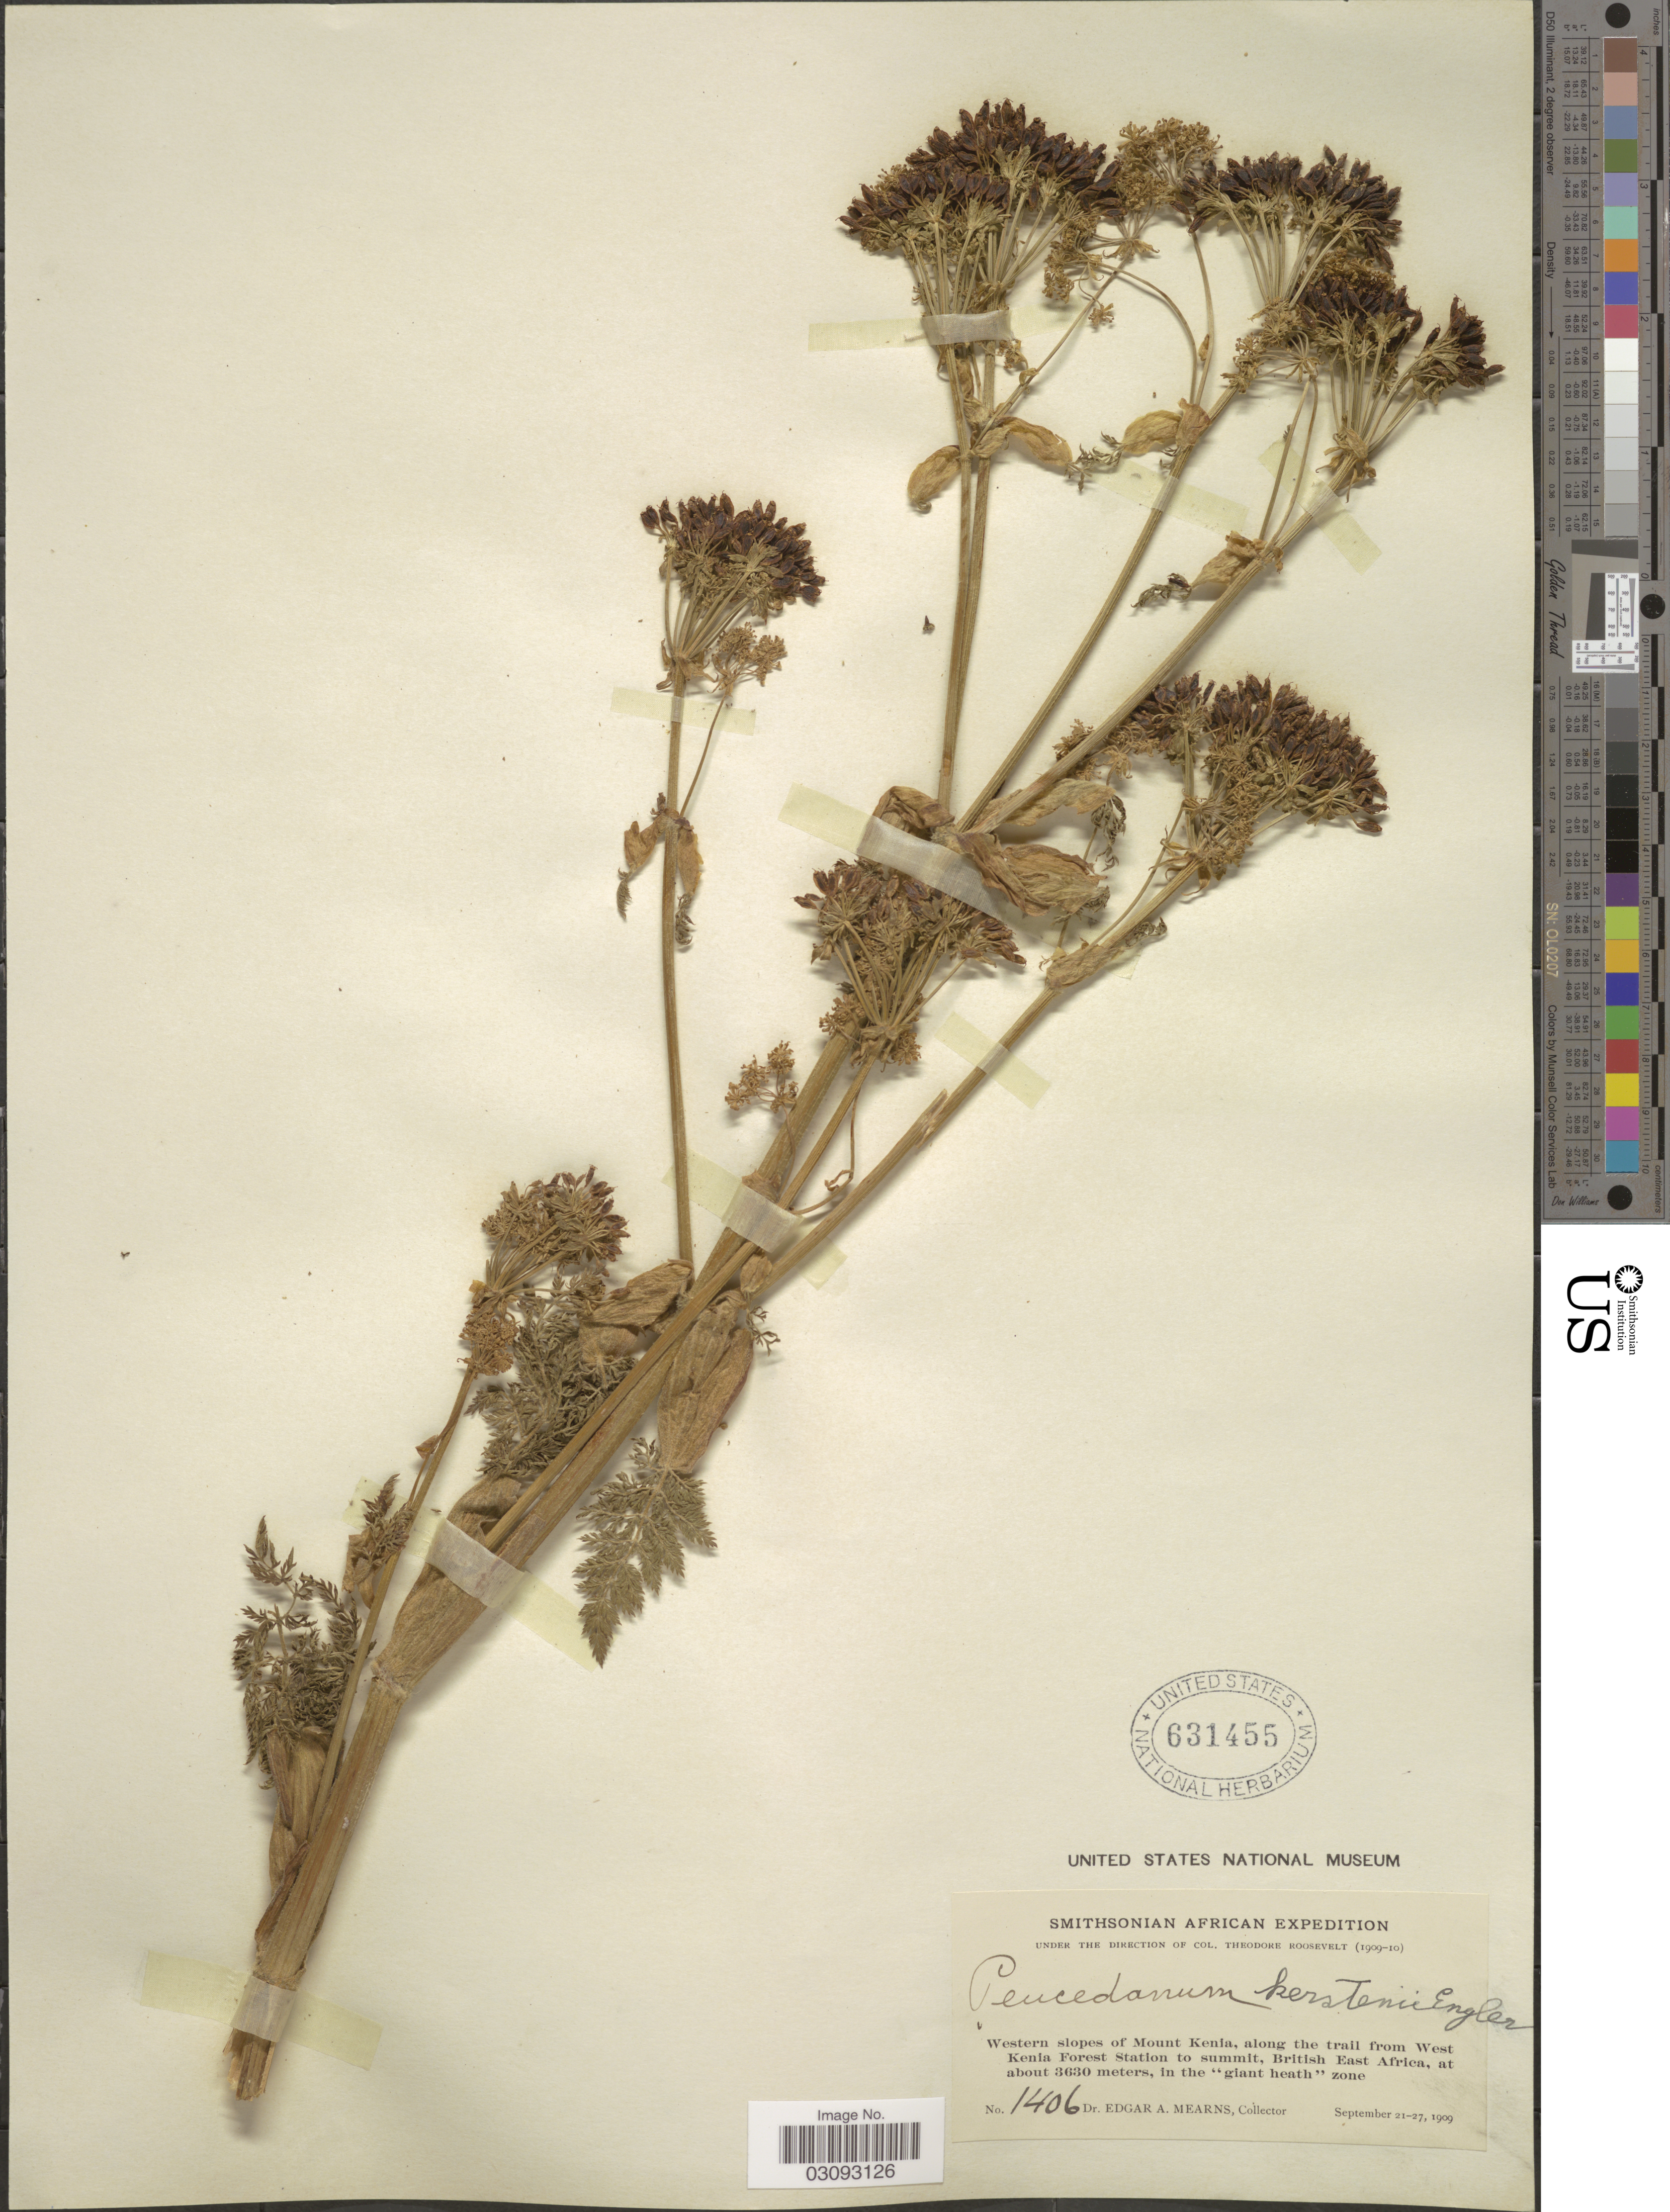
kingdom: Plantae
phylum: Tracheophyta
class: Magnoliopsida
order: Apiales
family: Apiaceae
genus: Peucedanum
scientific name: Peucedanum kerstenii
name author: Engl.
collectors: E. A. Mearns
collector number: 1406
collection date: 1909-09-21/1909-09-27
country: Kenya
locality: Western slopes of Mount Kenia, along the trail from West Kenia Forest Station to summit, British East Africa.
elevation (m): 3630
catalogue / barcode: US 631455